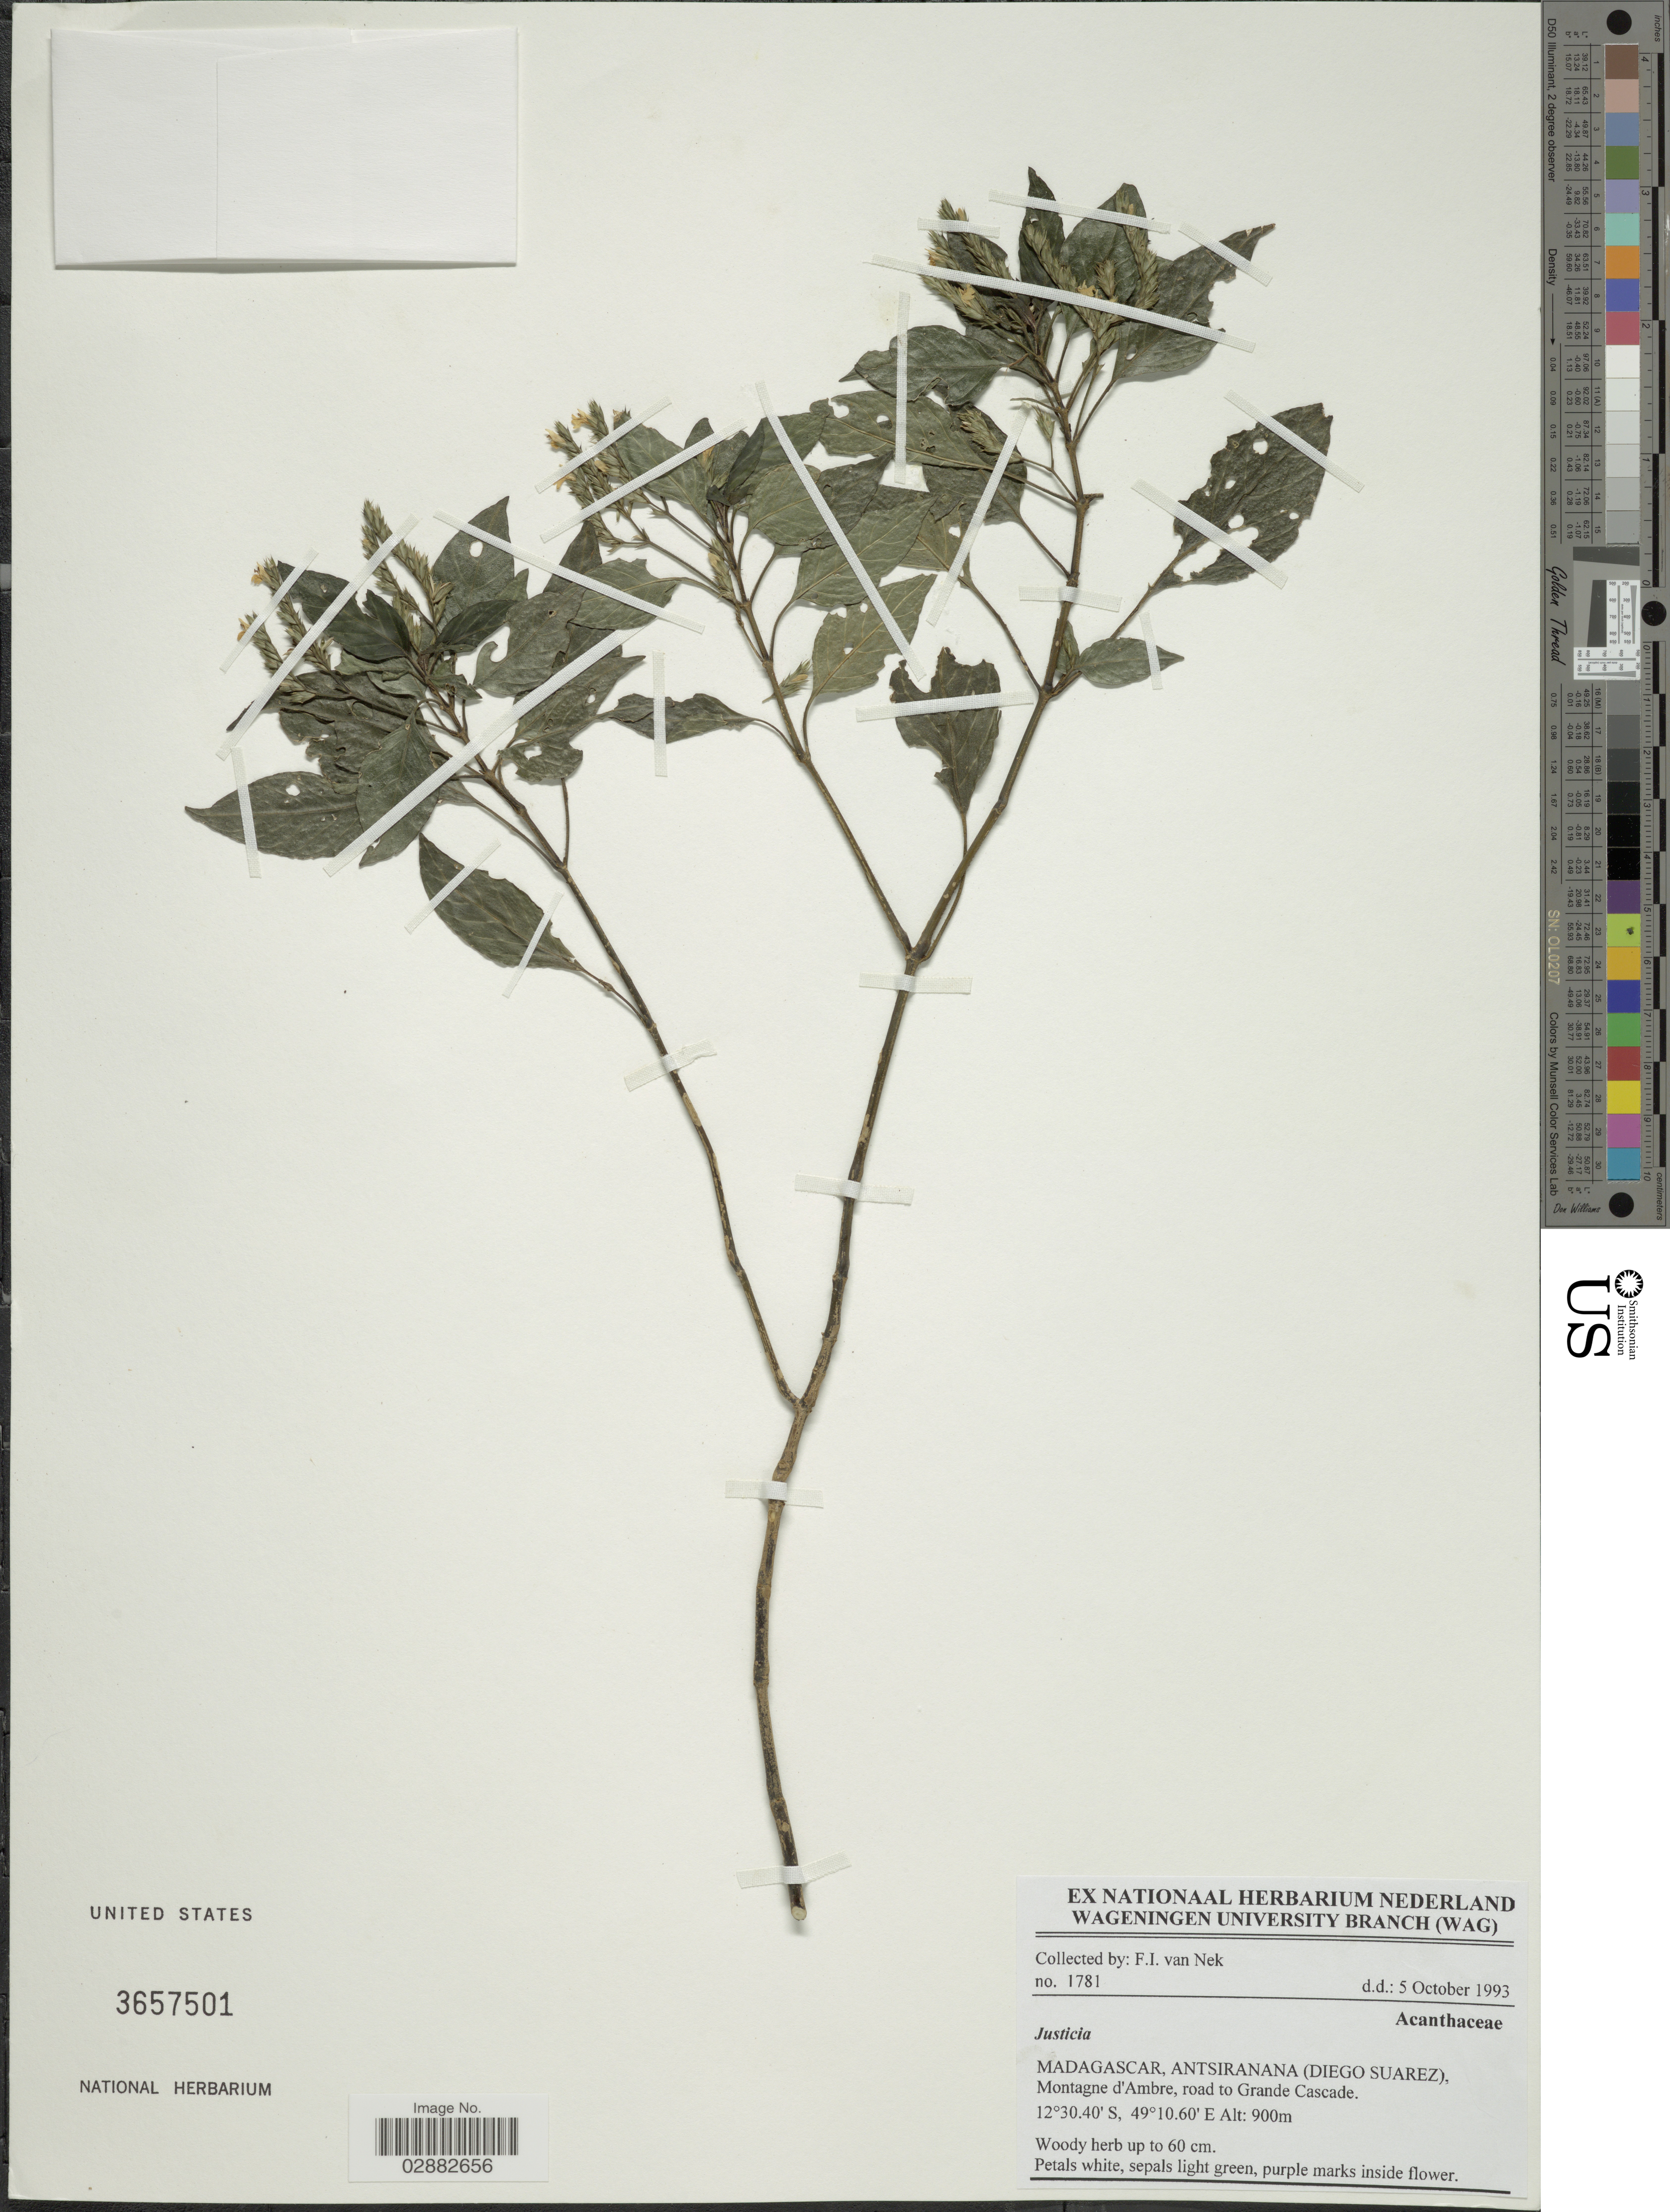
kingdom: Plantae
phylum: Tracheophyta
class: Magnoliopsida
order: Lamiales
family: Acanthaceae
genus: Justicia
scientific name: Justicia sp.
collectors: F. van Nek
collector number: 1781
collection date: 1993-10-05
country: Madagascar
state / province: Diana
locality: (Diego Suarez) Montagne d'Ambre, road to Grande Cascade.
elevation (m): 900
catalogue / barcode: US 3657501